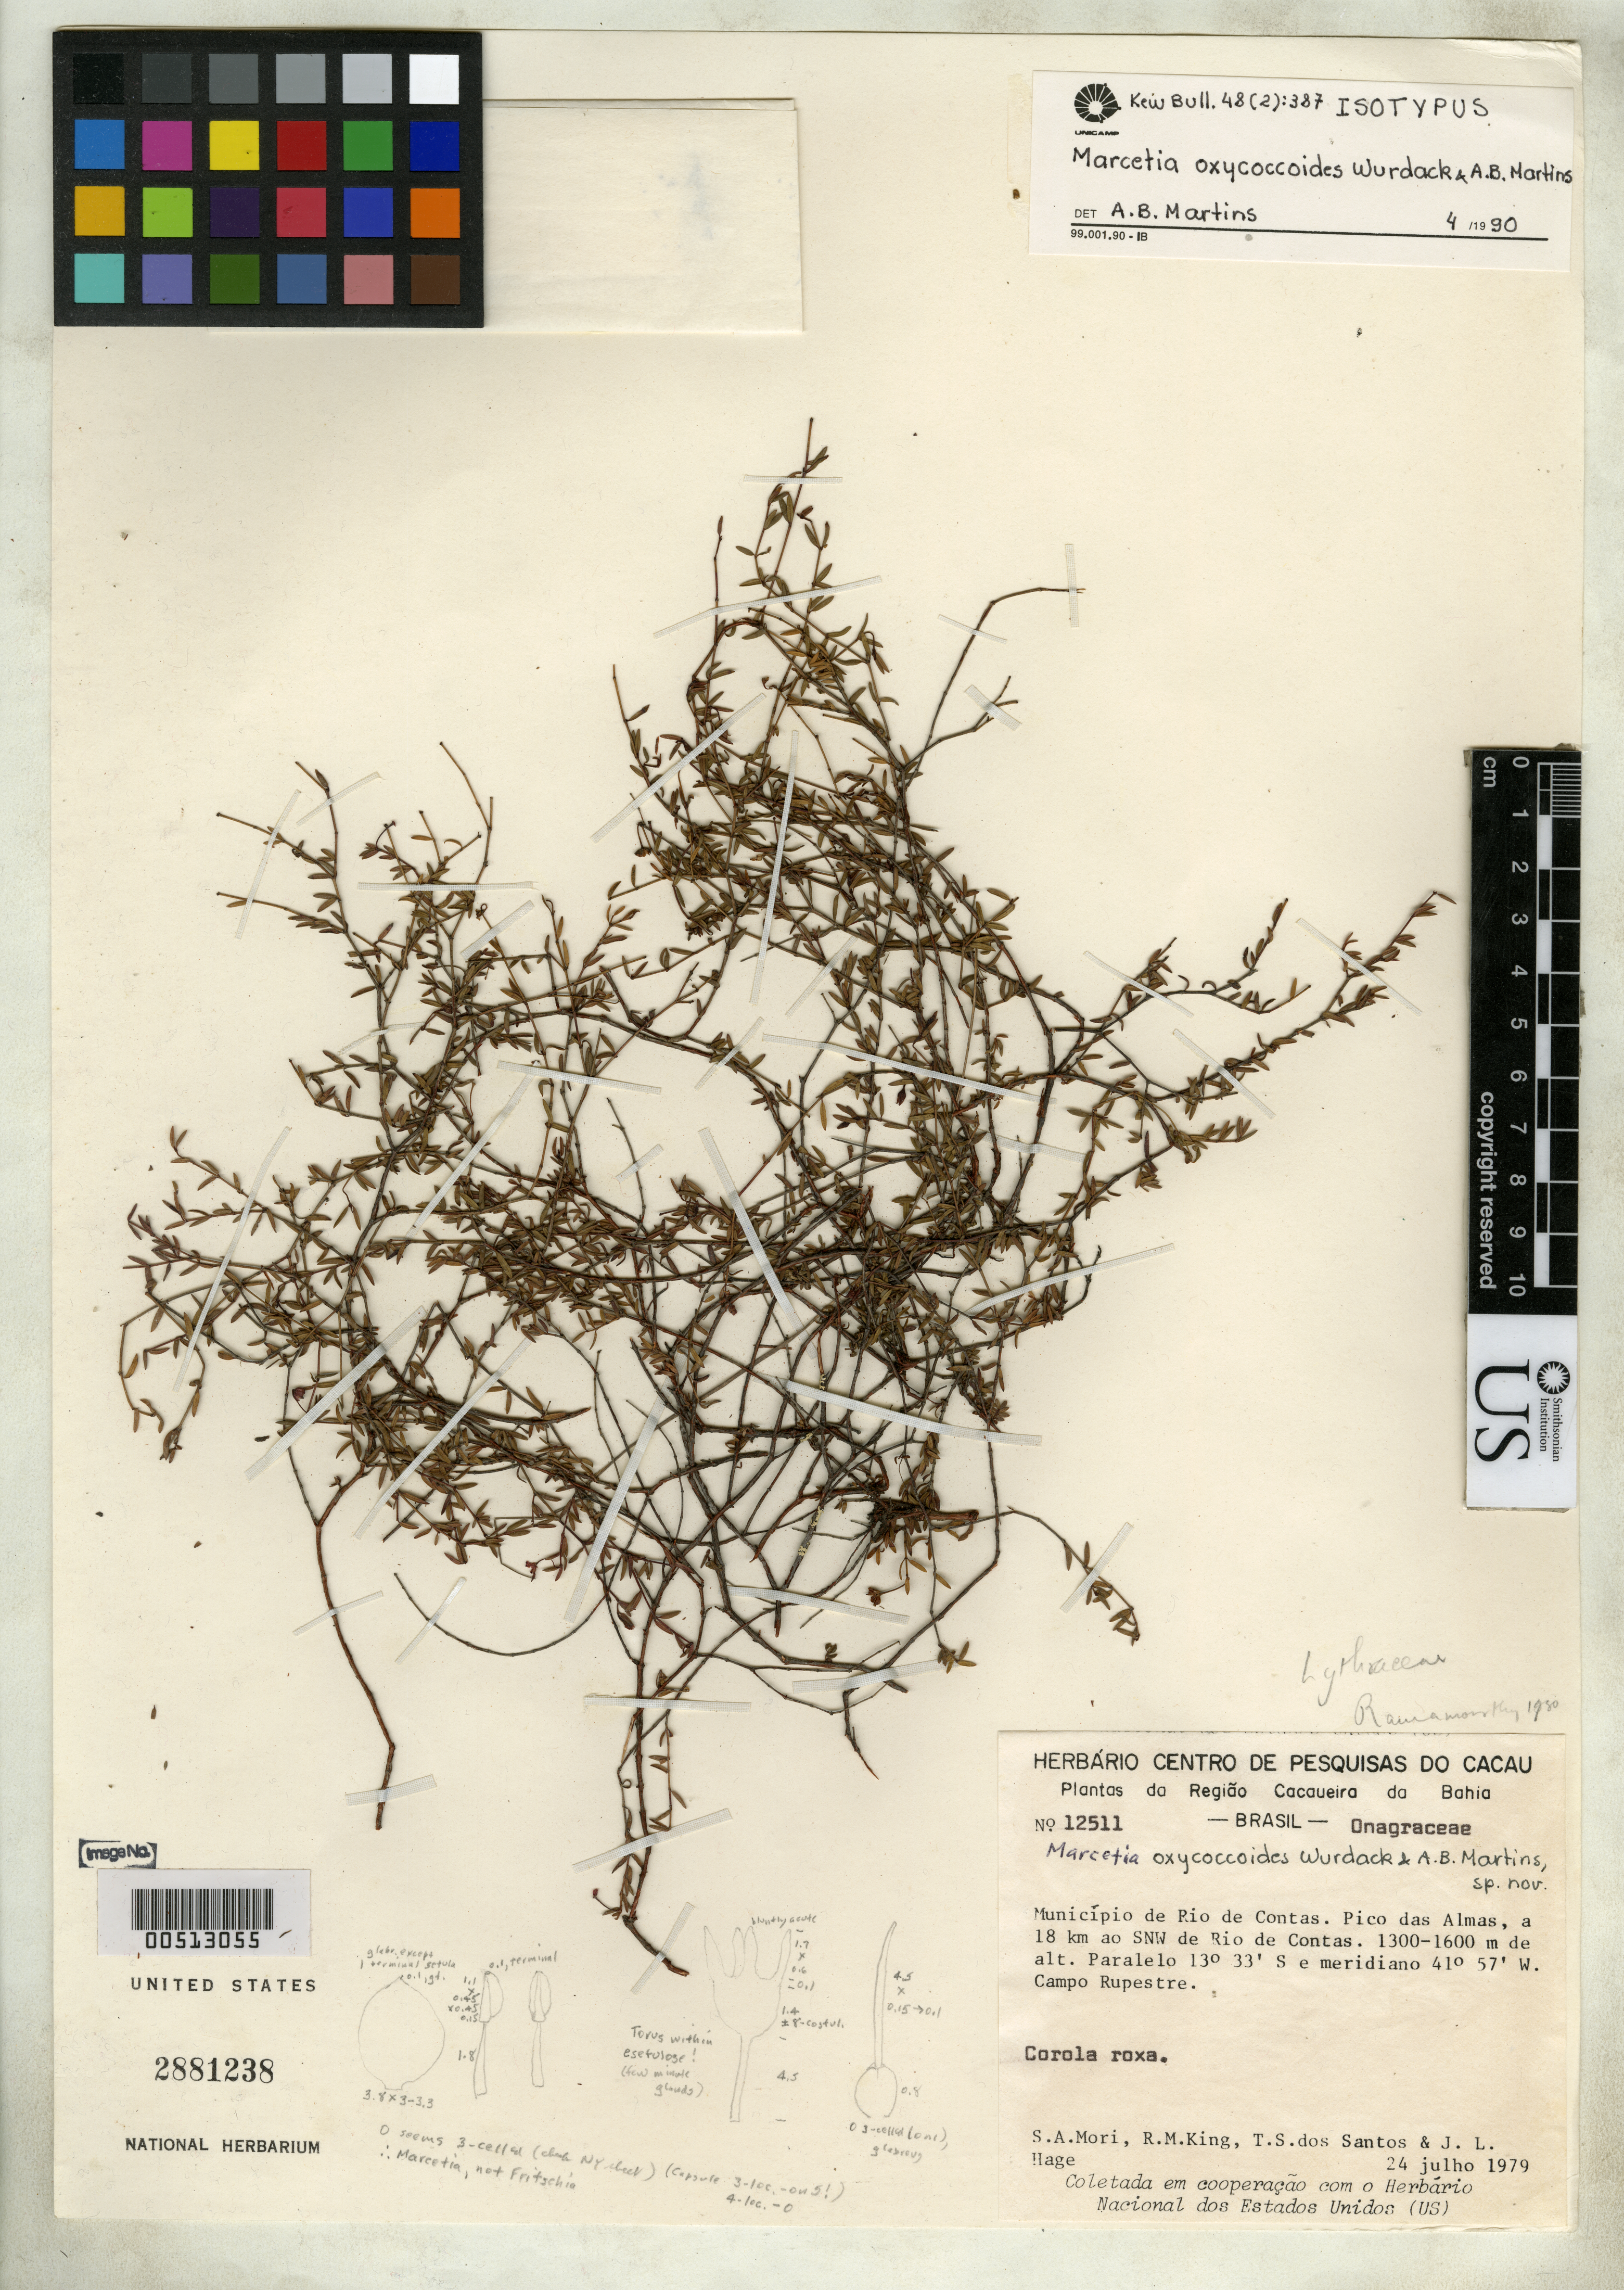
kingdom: Plantae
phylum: Tracheophyta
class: Magnoliopsida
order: Myrtales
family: Melastomataceae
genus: Marcetia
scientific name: Marcetia oxycoccoides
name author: Wurdack & A.B. Martins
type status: Isotype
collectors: S. Mori, R. M. King, T. S. Santos & J. L. Hage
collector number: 12511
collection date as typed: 24 Jul 1979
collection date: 1979-07-24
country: Brazil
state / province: Bahia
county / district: Rio de Contas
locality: Pico das Almas, 18 km SW de Rio de Contras.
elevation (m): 1300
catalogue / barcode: US 2881238